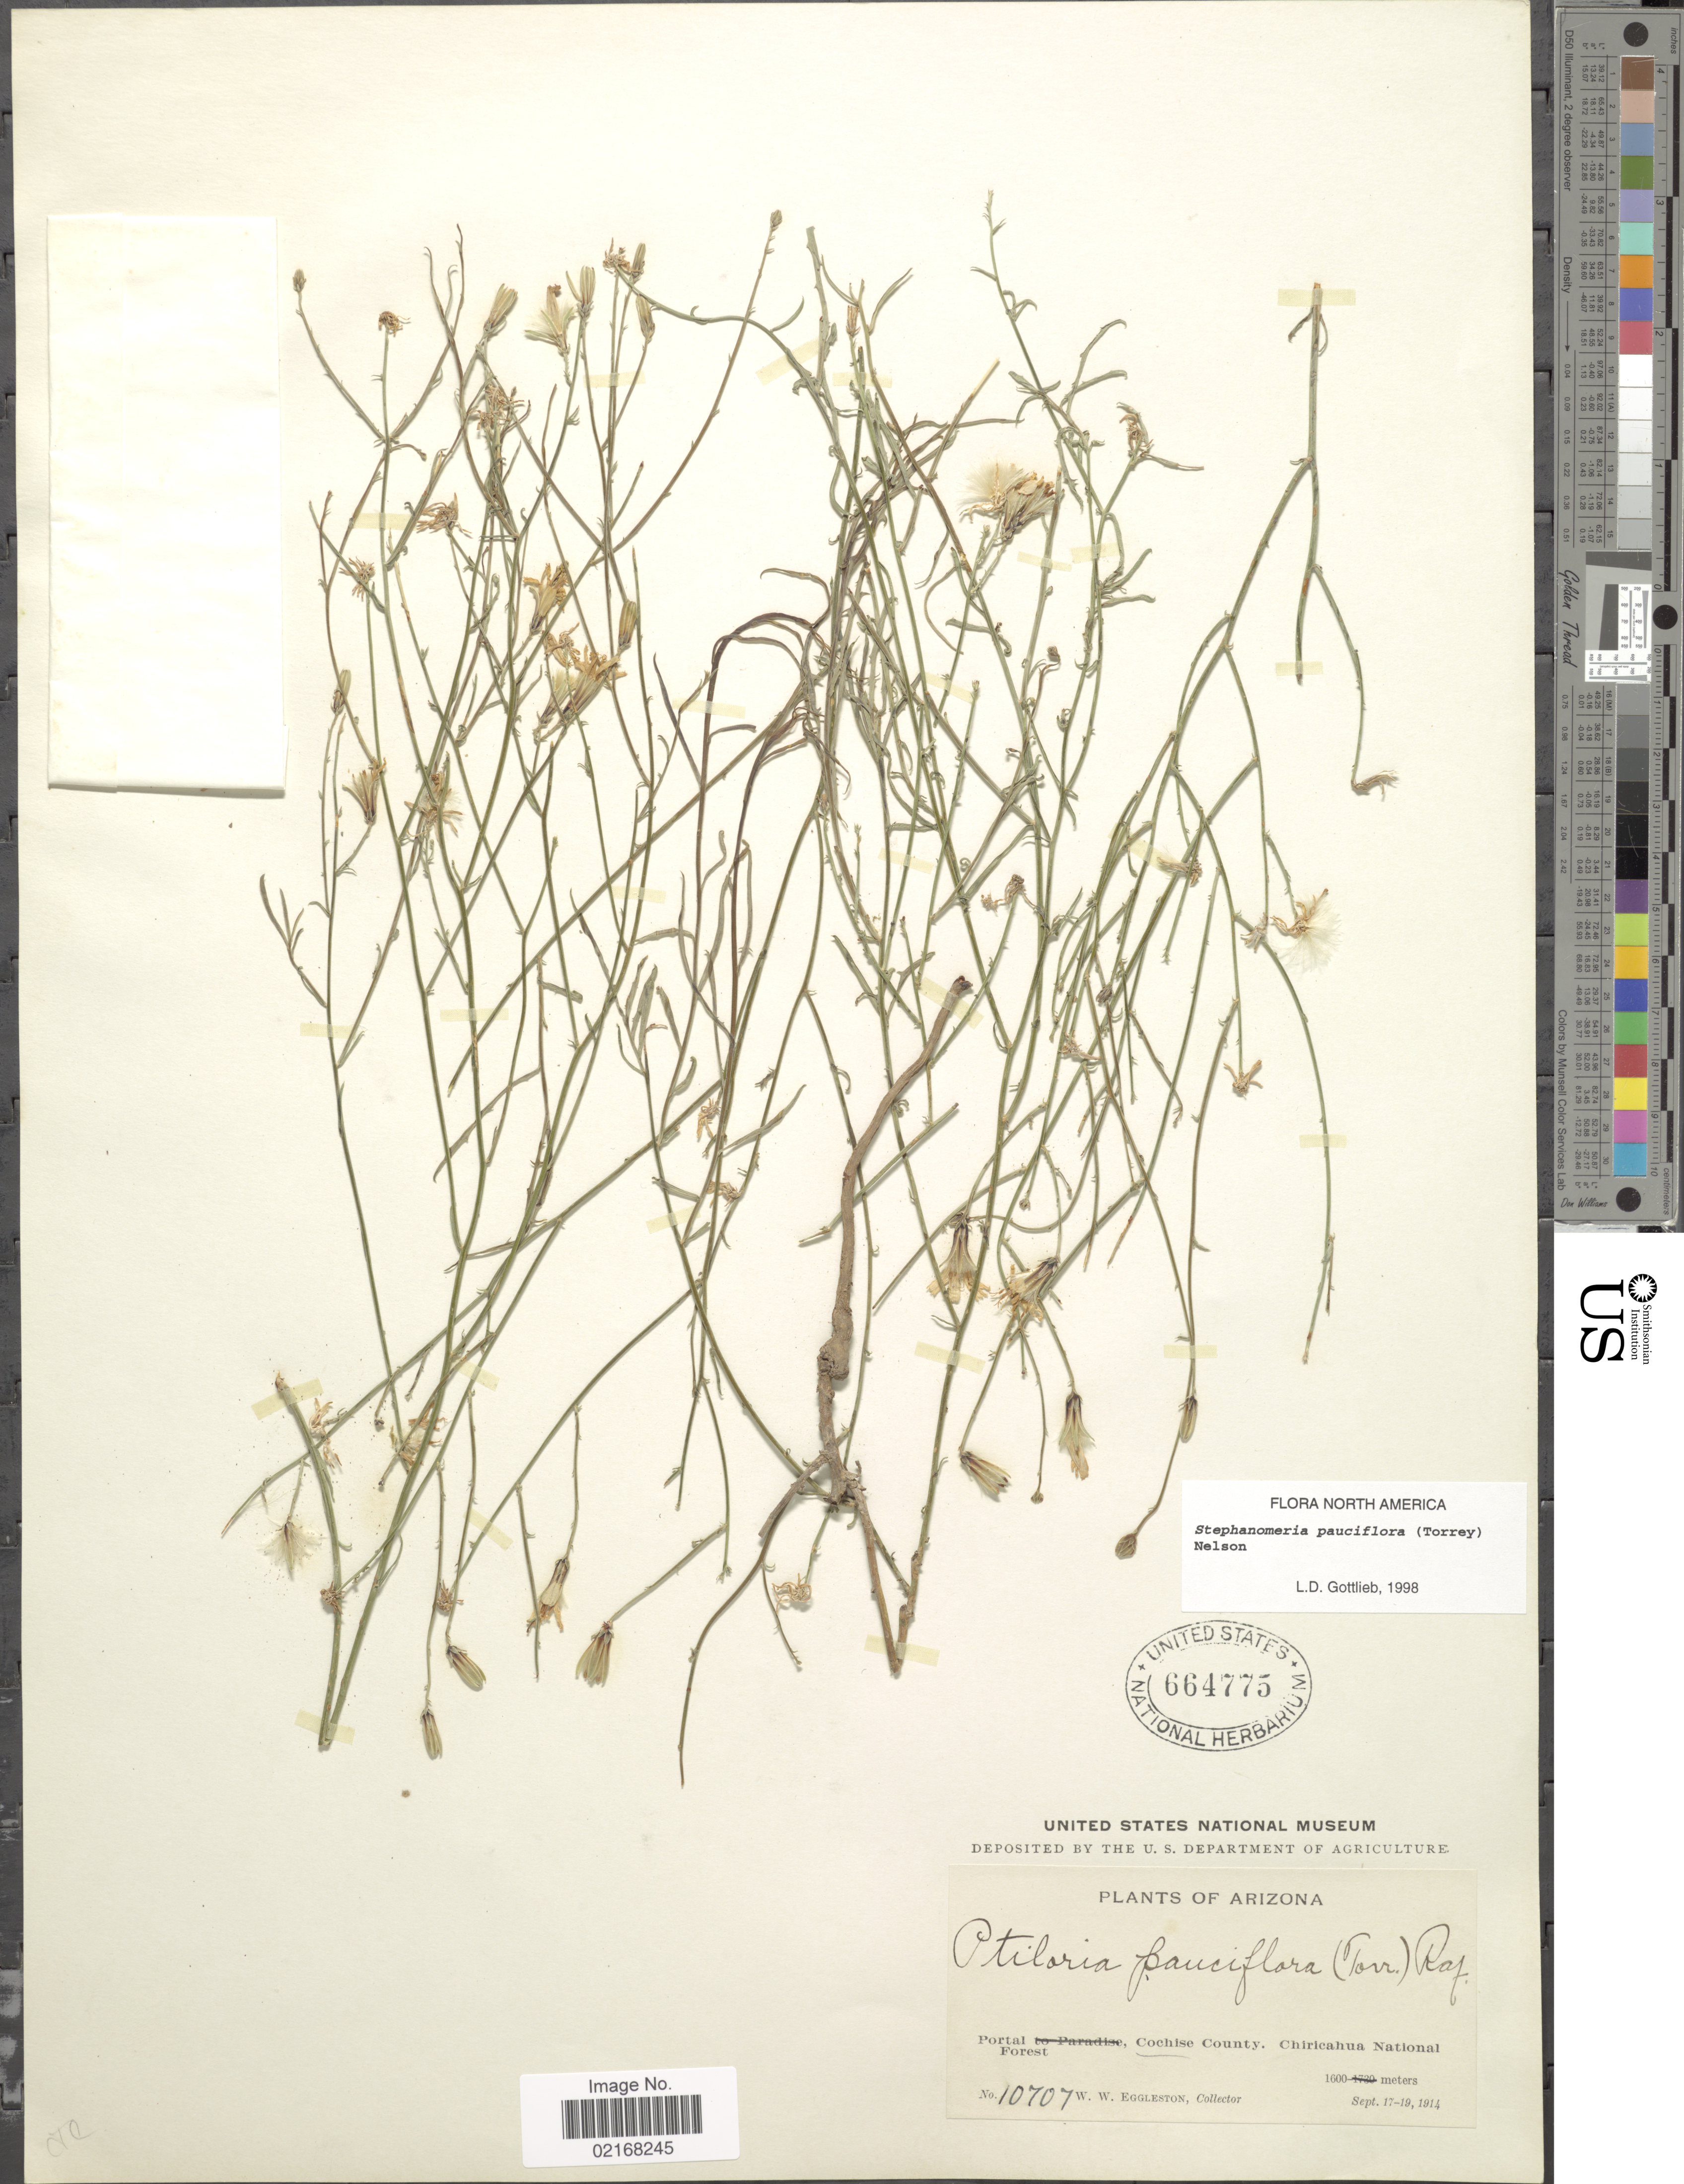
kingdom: Plantae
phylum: Tracheophyta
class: Magnoliopsida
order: Asterales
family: Asteraceae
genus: Stephanomeria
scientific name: Stephanomeria pauciflora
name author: (Torr.) A. Nelson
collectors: W. W. Eggleston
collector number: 10707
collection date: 1914-09-17/1914-09-19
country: United States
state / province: Arizona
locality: Portal Cochise County, Chiricahua National Forest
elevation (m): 1600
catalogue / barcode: US 664775